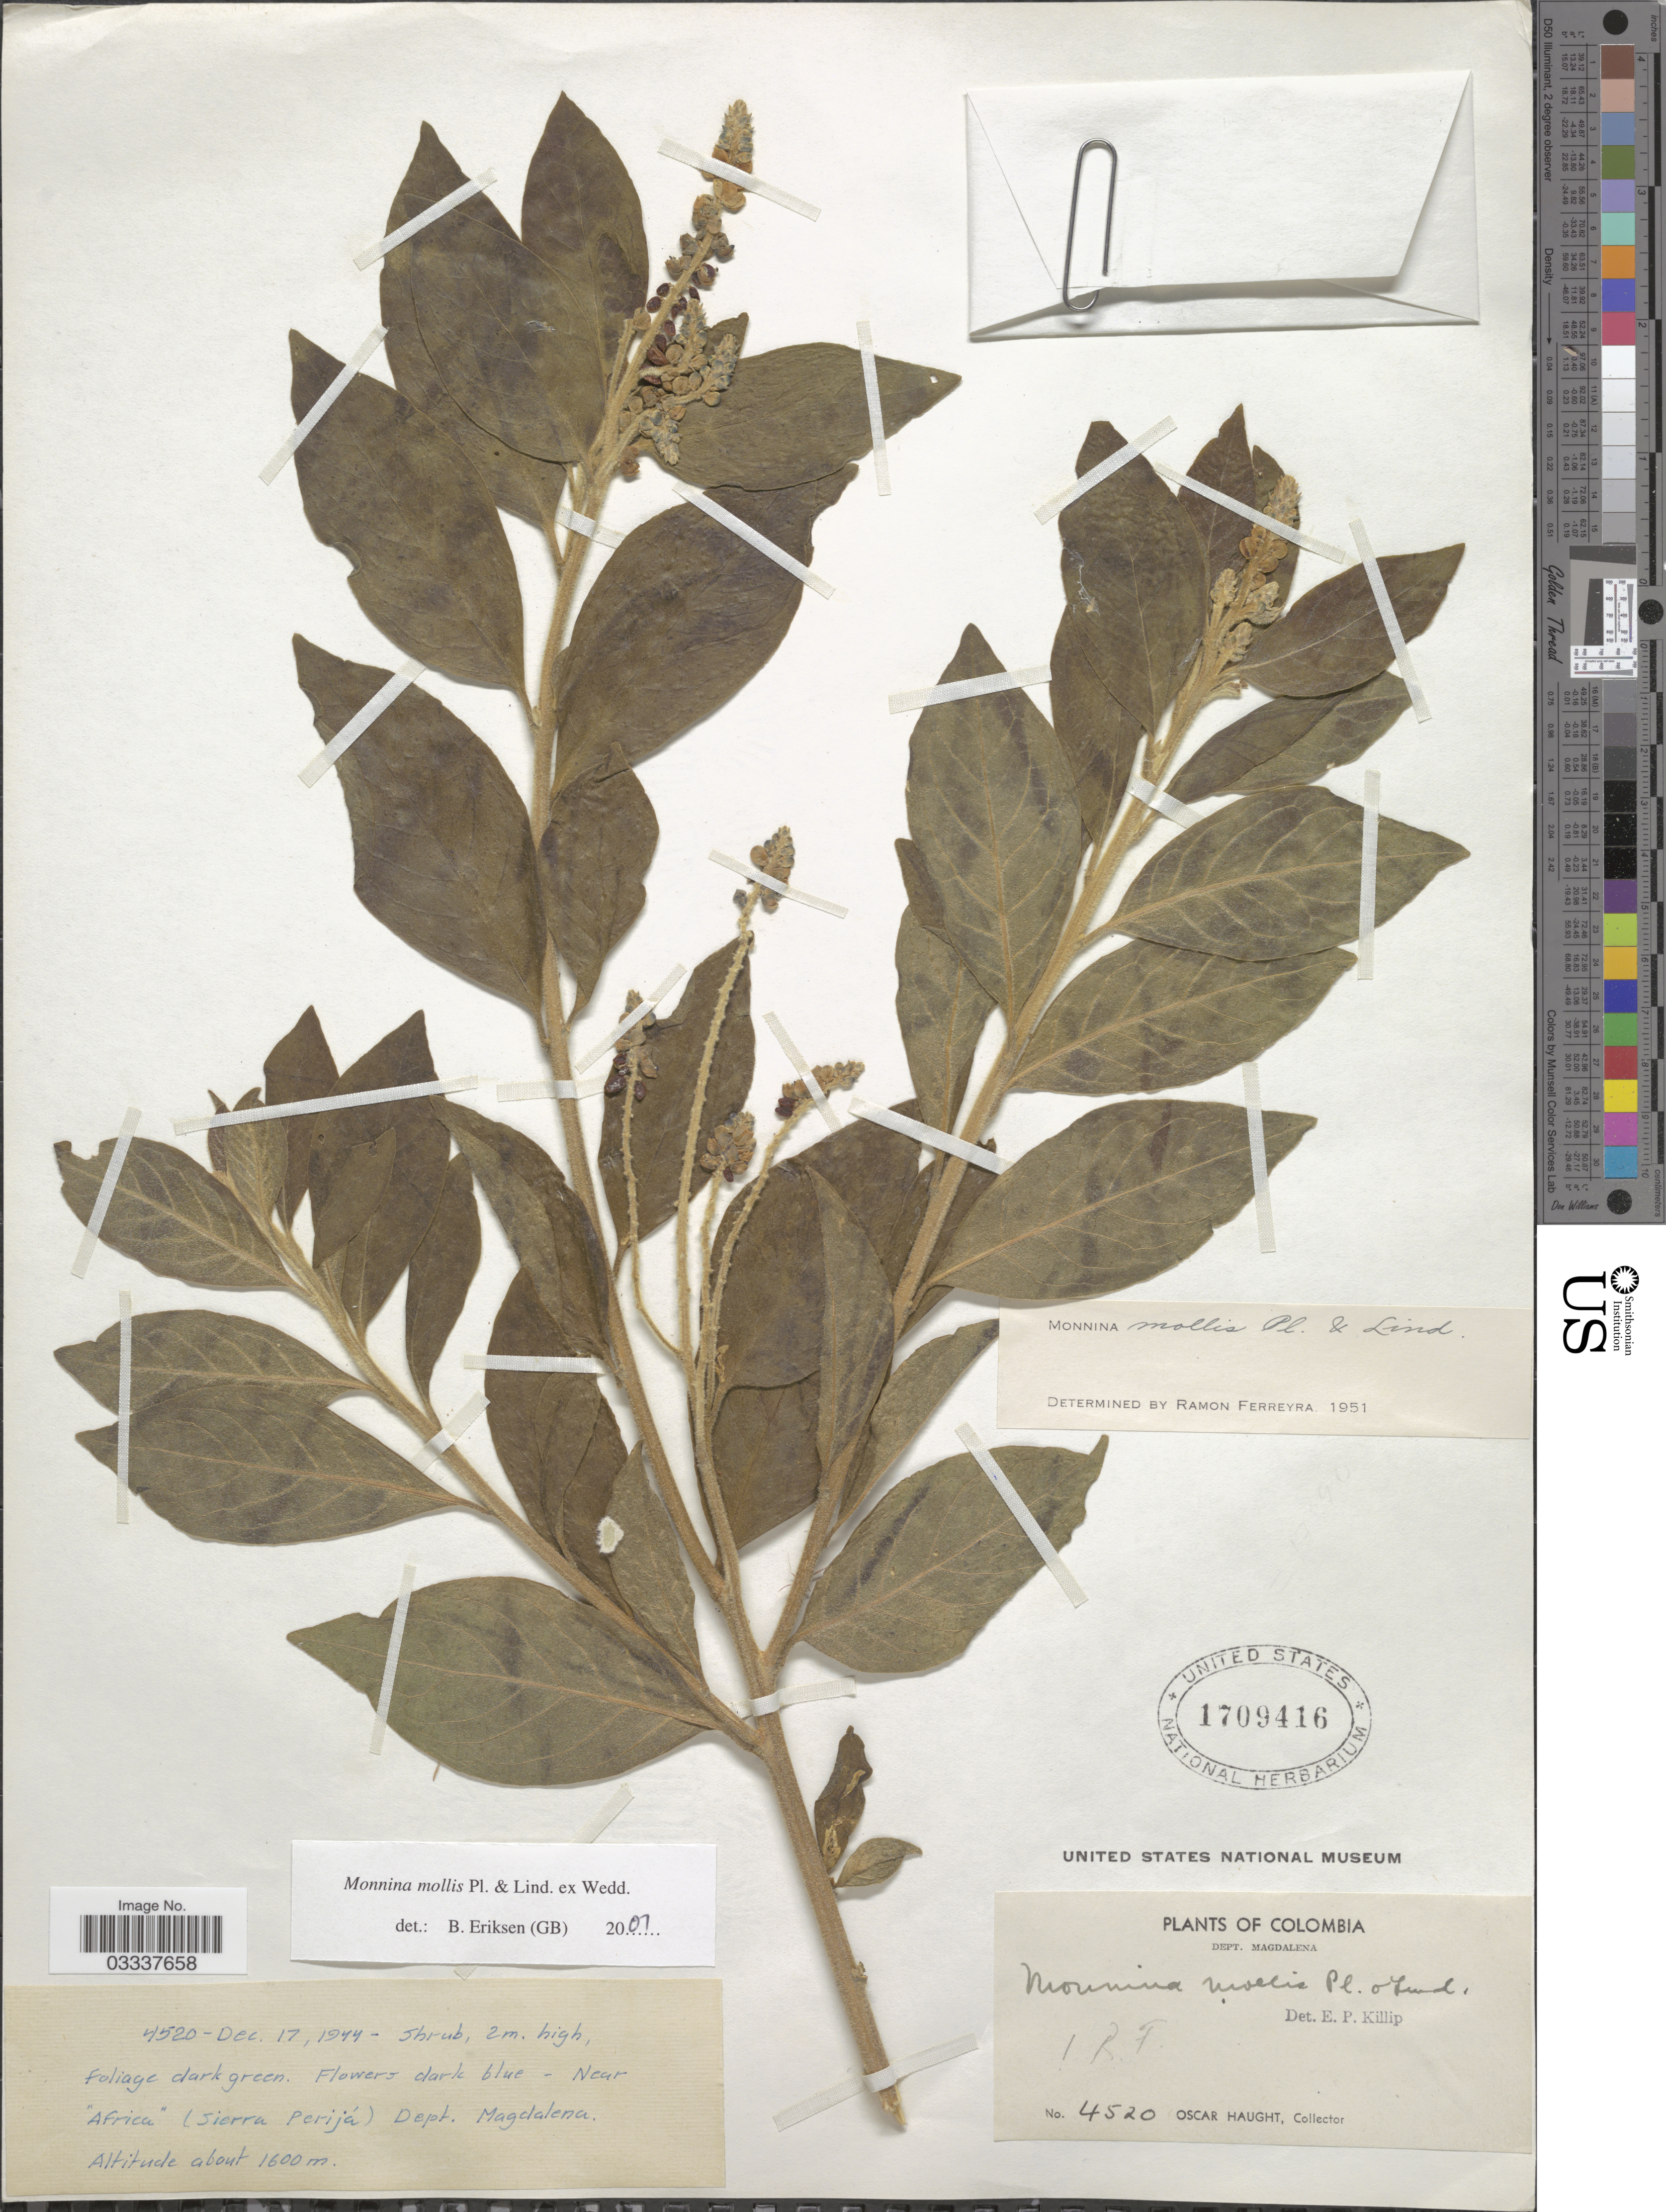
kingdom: Plantae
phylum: Tracheophyta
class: Magnoliopsida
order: Fabales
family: Polygalaceae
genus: Monnina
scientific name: Monnina mollis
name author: Planch. & Linden in Triana & Planch.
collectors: O. L. Haught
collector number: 4520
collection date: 1944-12-17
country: Colombia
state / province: Magdalena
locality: Near "Africa" (Sierra Perijá), Dept. Magdalena.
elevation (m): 1600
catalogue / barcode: US 1709416